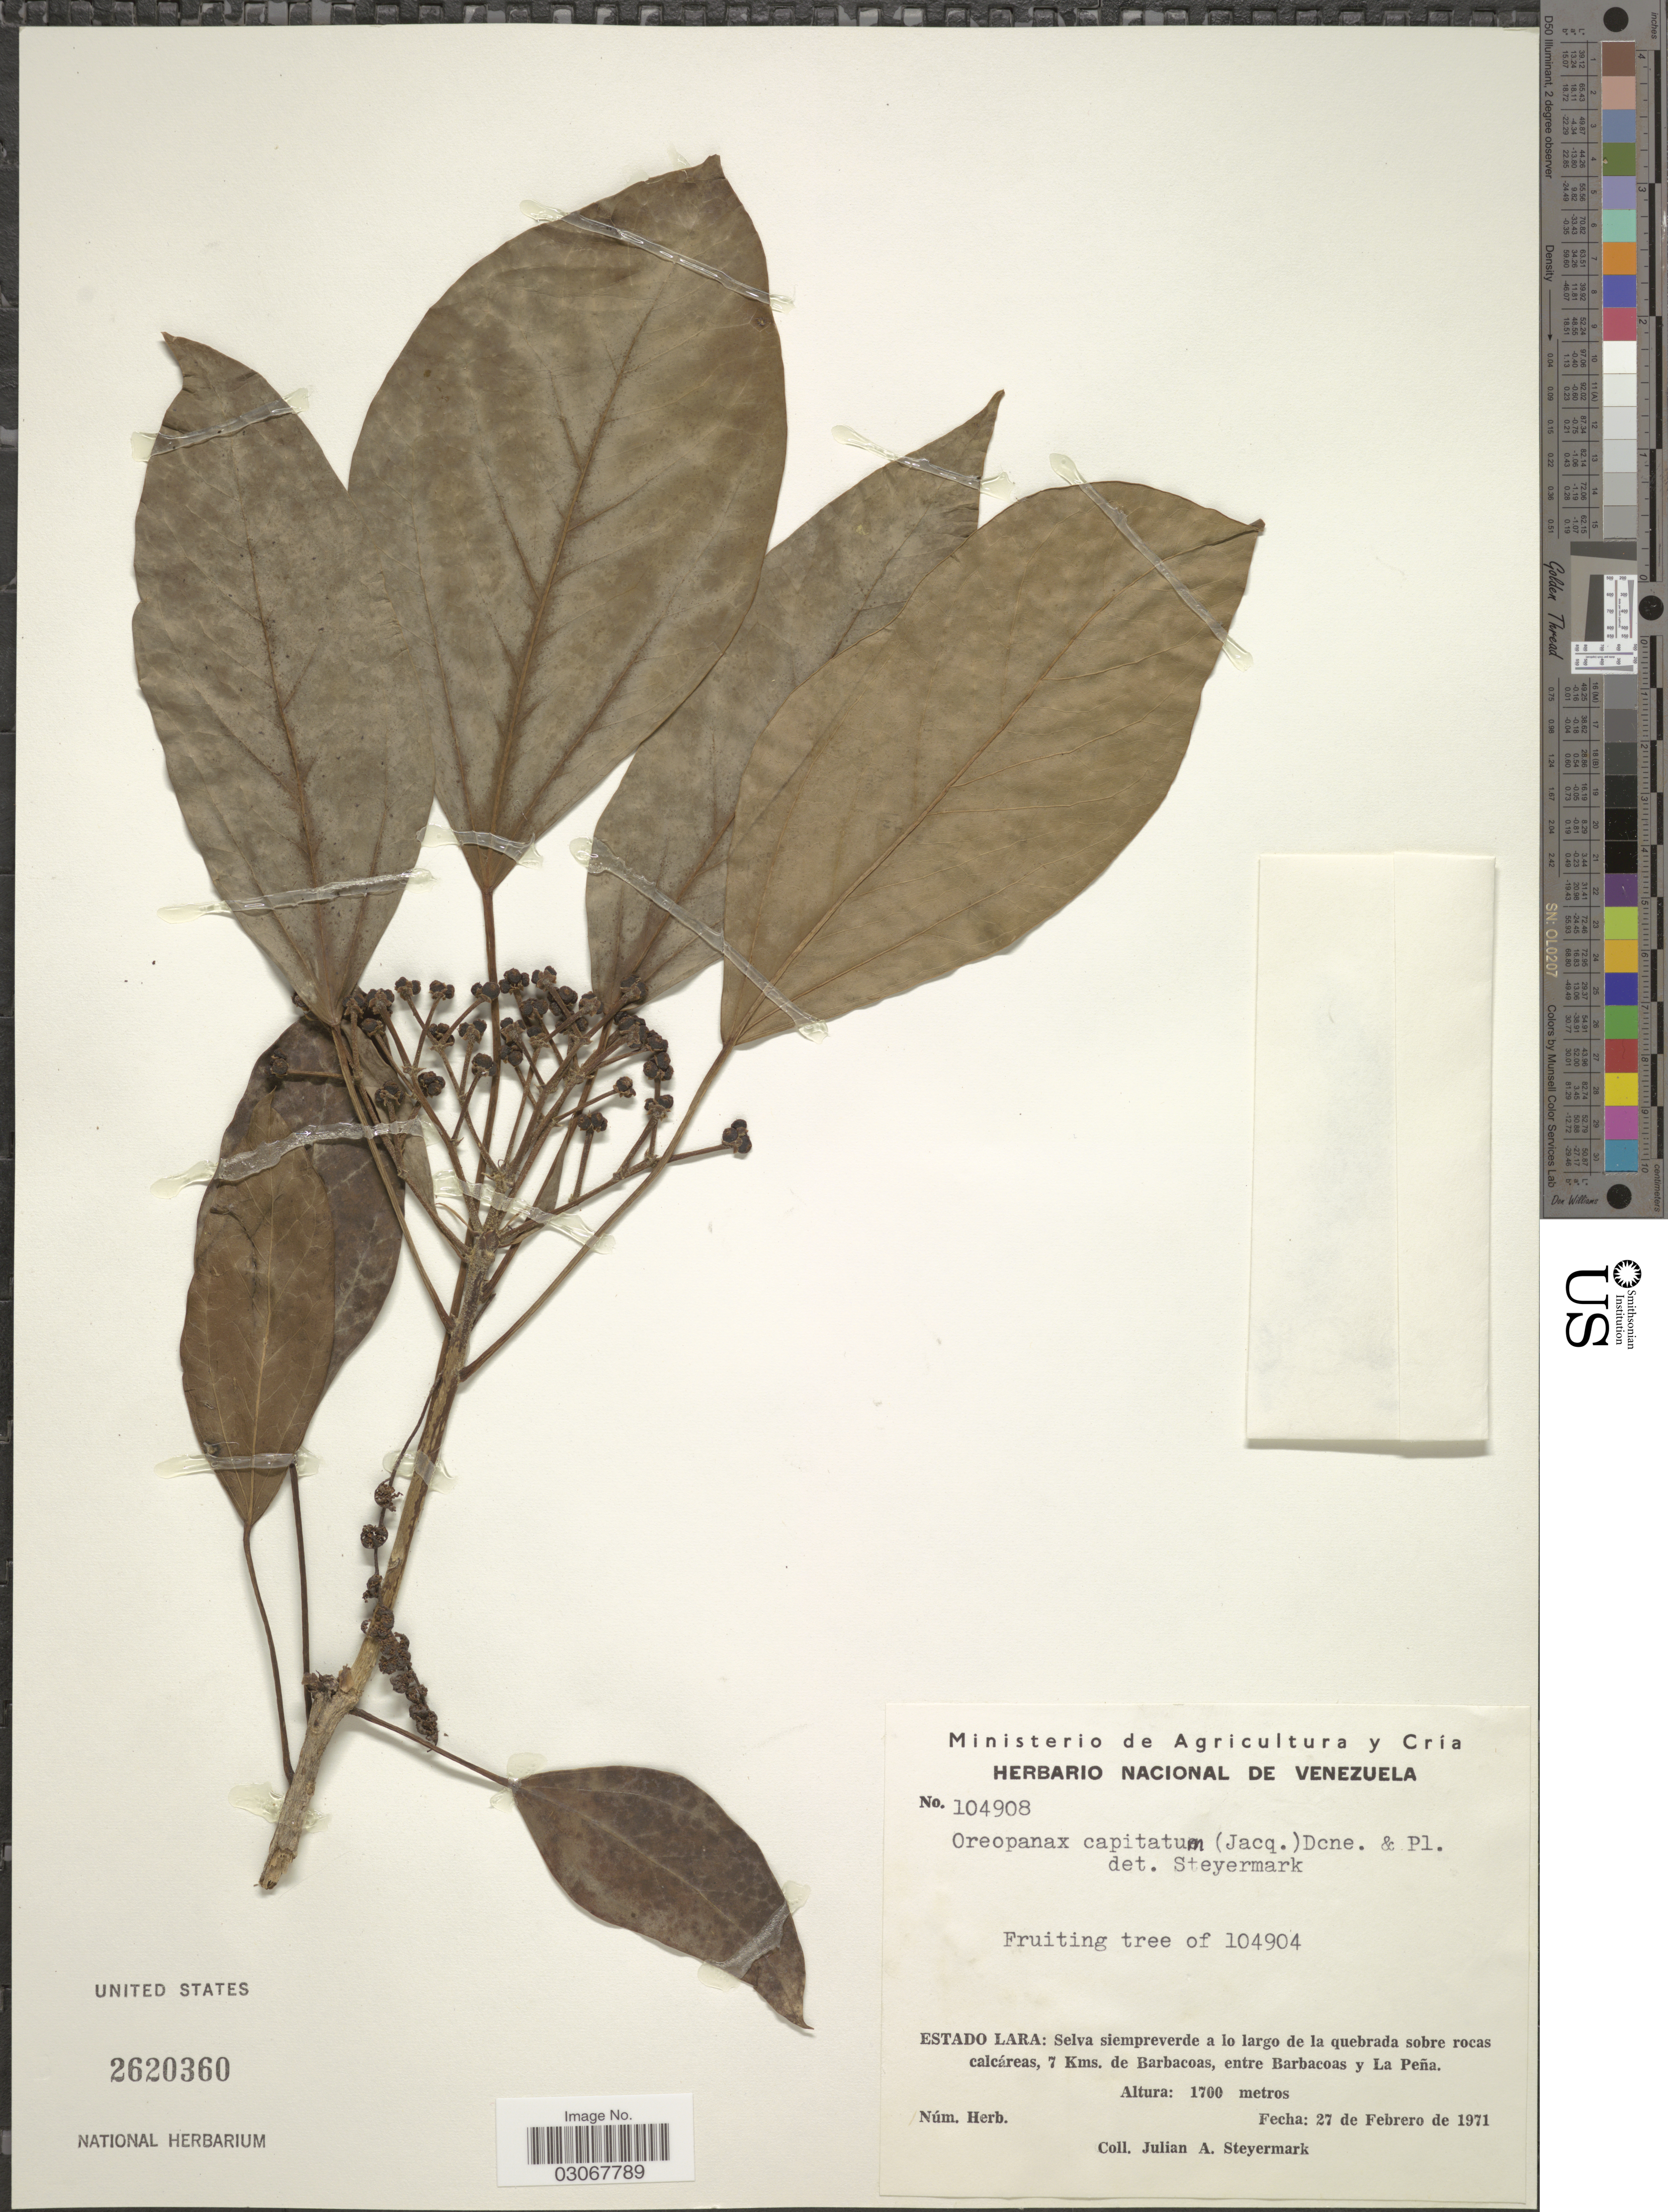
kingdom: Plantae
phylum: Tracheophyta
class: Magnoliopsida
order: Apiales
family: Araliaceae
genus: Oreopanax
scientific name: Oreopanax capitatus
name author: (Jacq.) Decne. & Planch.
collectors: J. Steyermark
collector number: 104908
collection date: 1971-02-27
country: Venezuela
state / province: Lara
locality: Selva siempreverde a lo largo de la quebrada sobre rocas calcáreas, 7 Kms. de Barbacoas, entre Barbacoas y La Peña.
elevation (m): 1700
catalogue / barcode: US 2620360